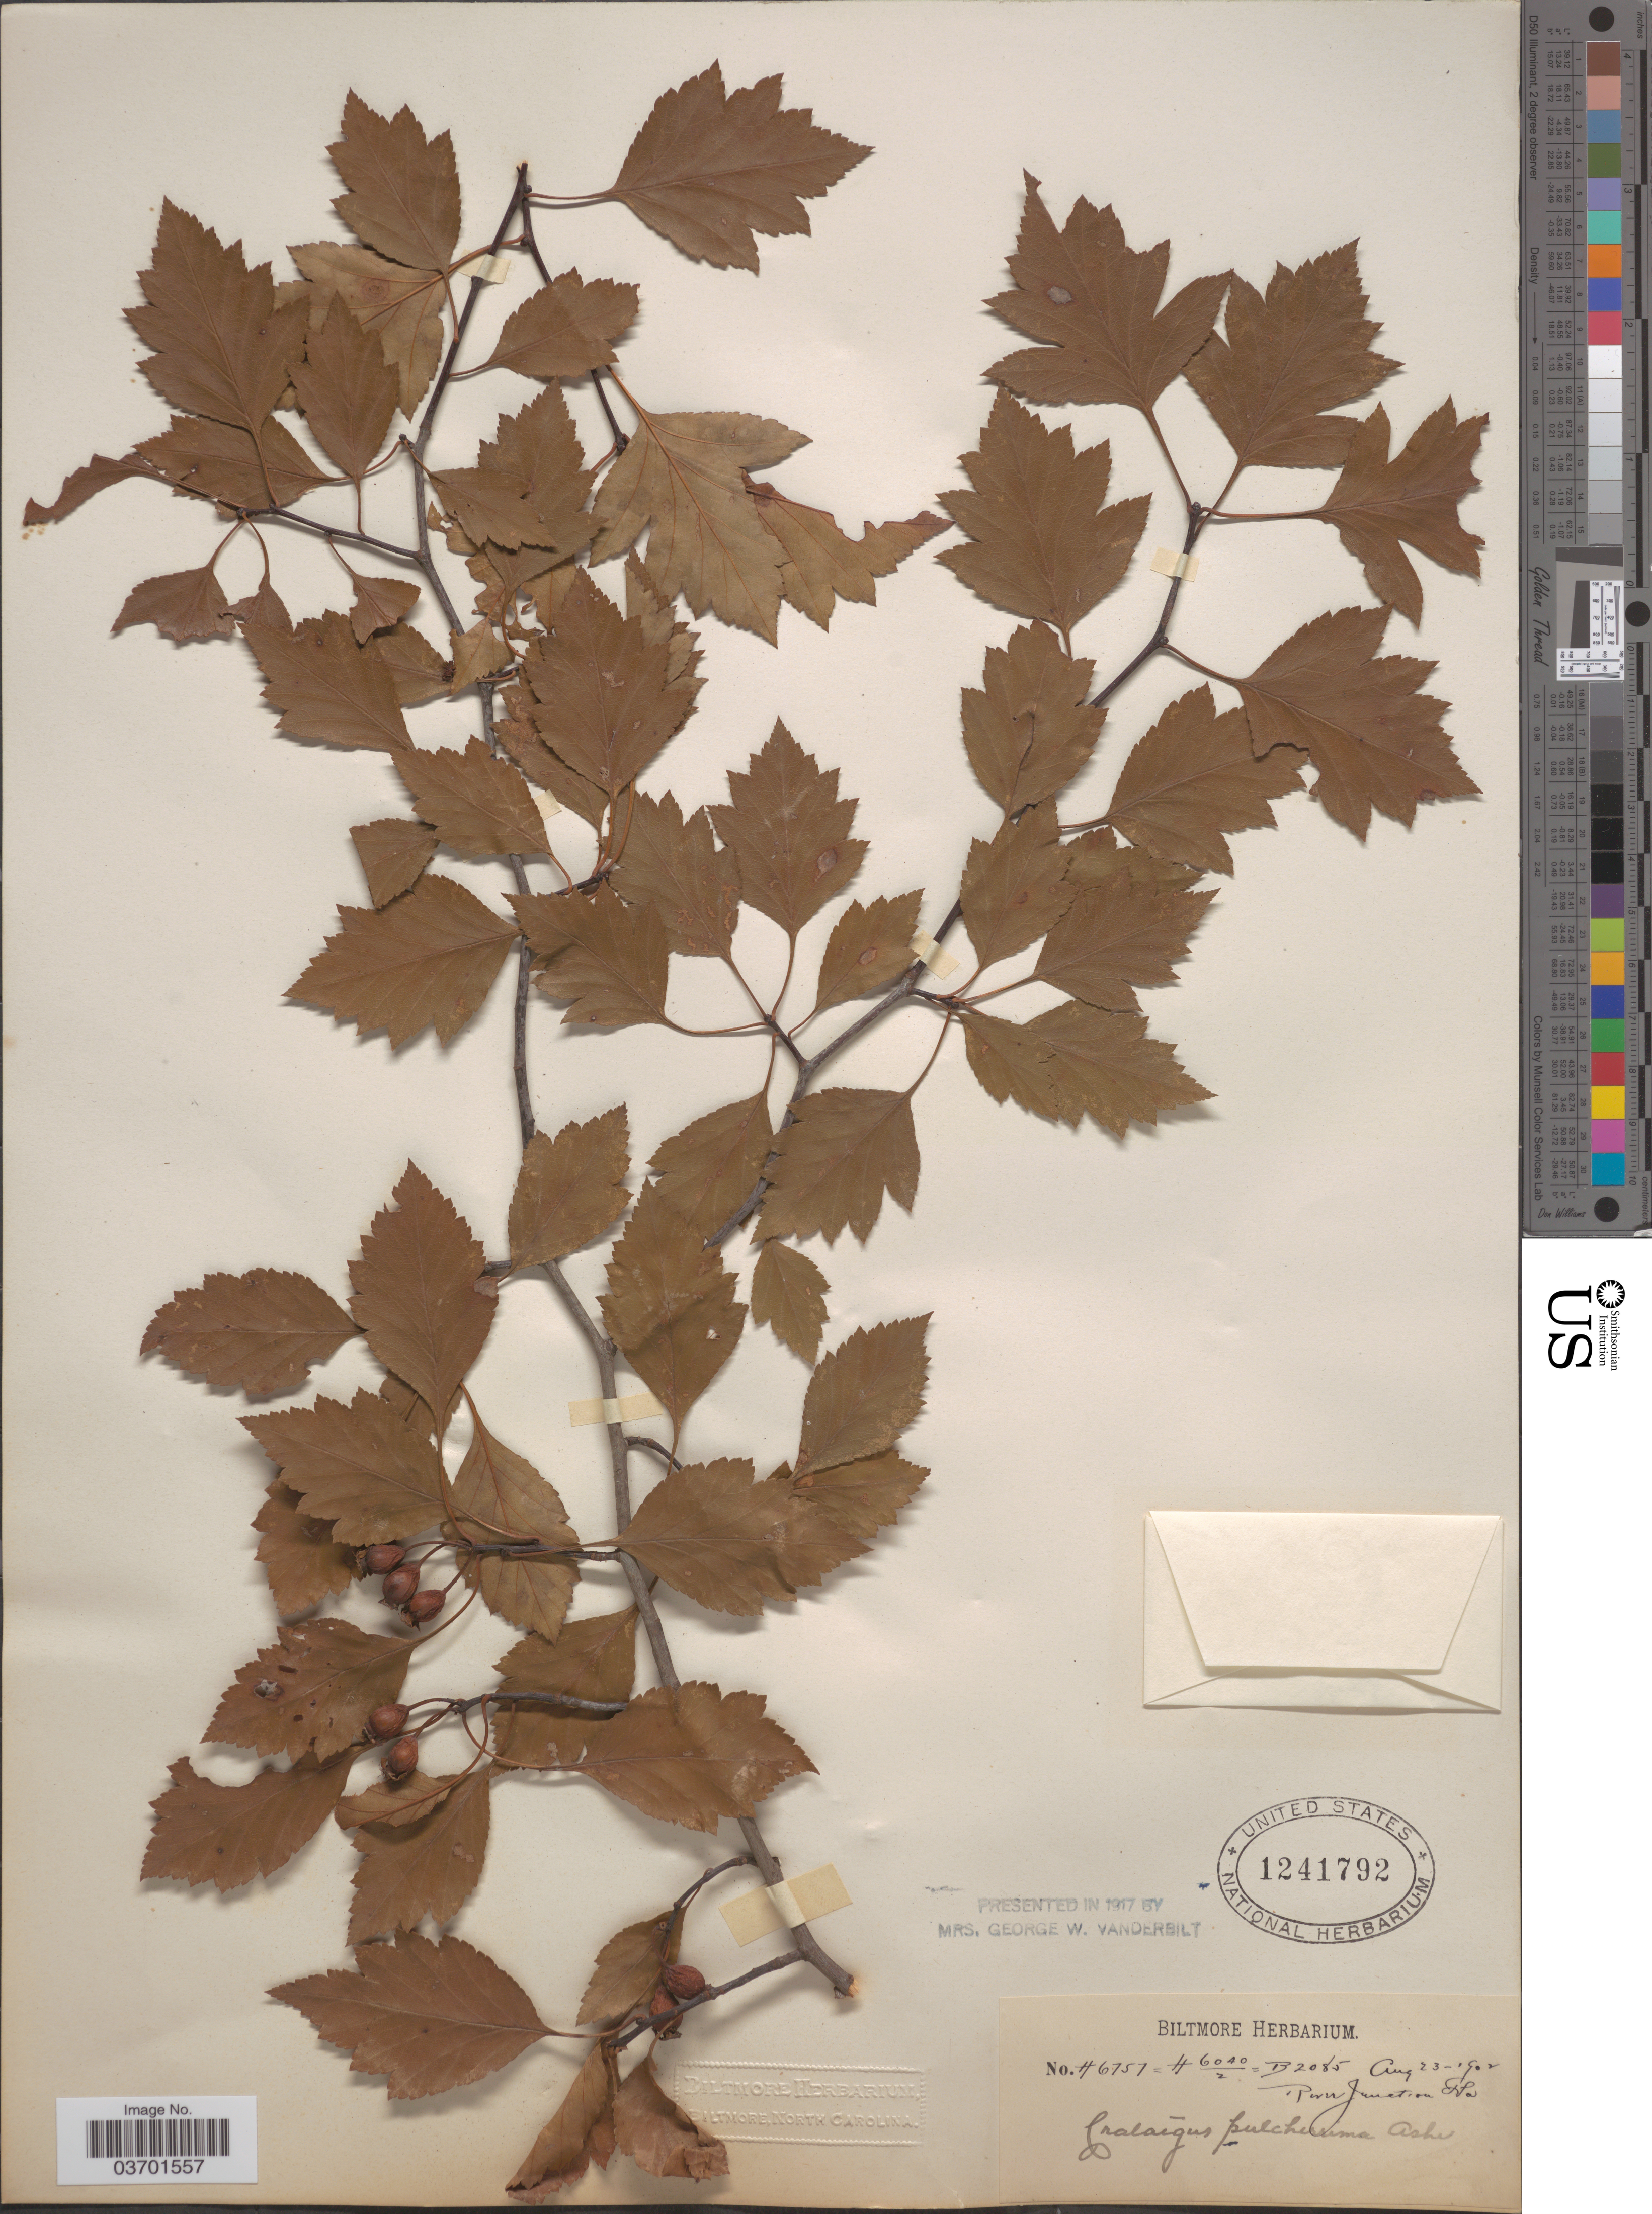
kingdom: Plantae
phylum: Tracheophyta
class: Magnoliopsida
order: Rosales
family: Rosaceae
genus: Crataegus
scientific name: Crataegus pulcherrima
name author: Ashe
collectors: ex herb. Biltmore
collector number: H6757=H6040/2=B2085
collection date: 1902-08-23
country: United States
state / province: Florida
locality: River Junction.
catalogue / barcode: US 1241792